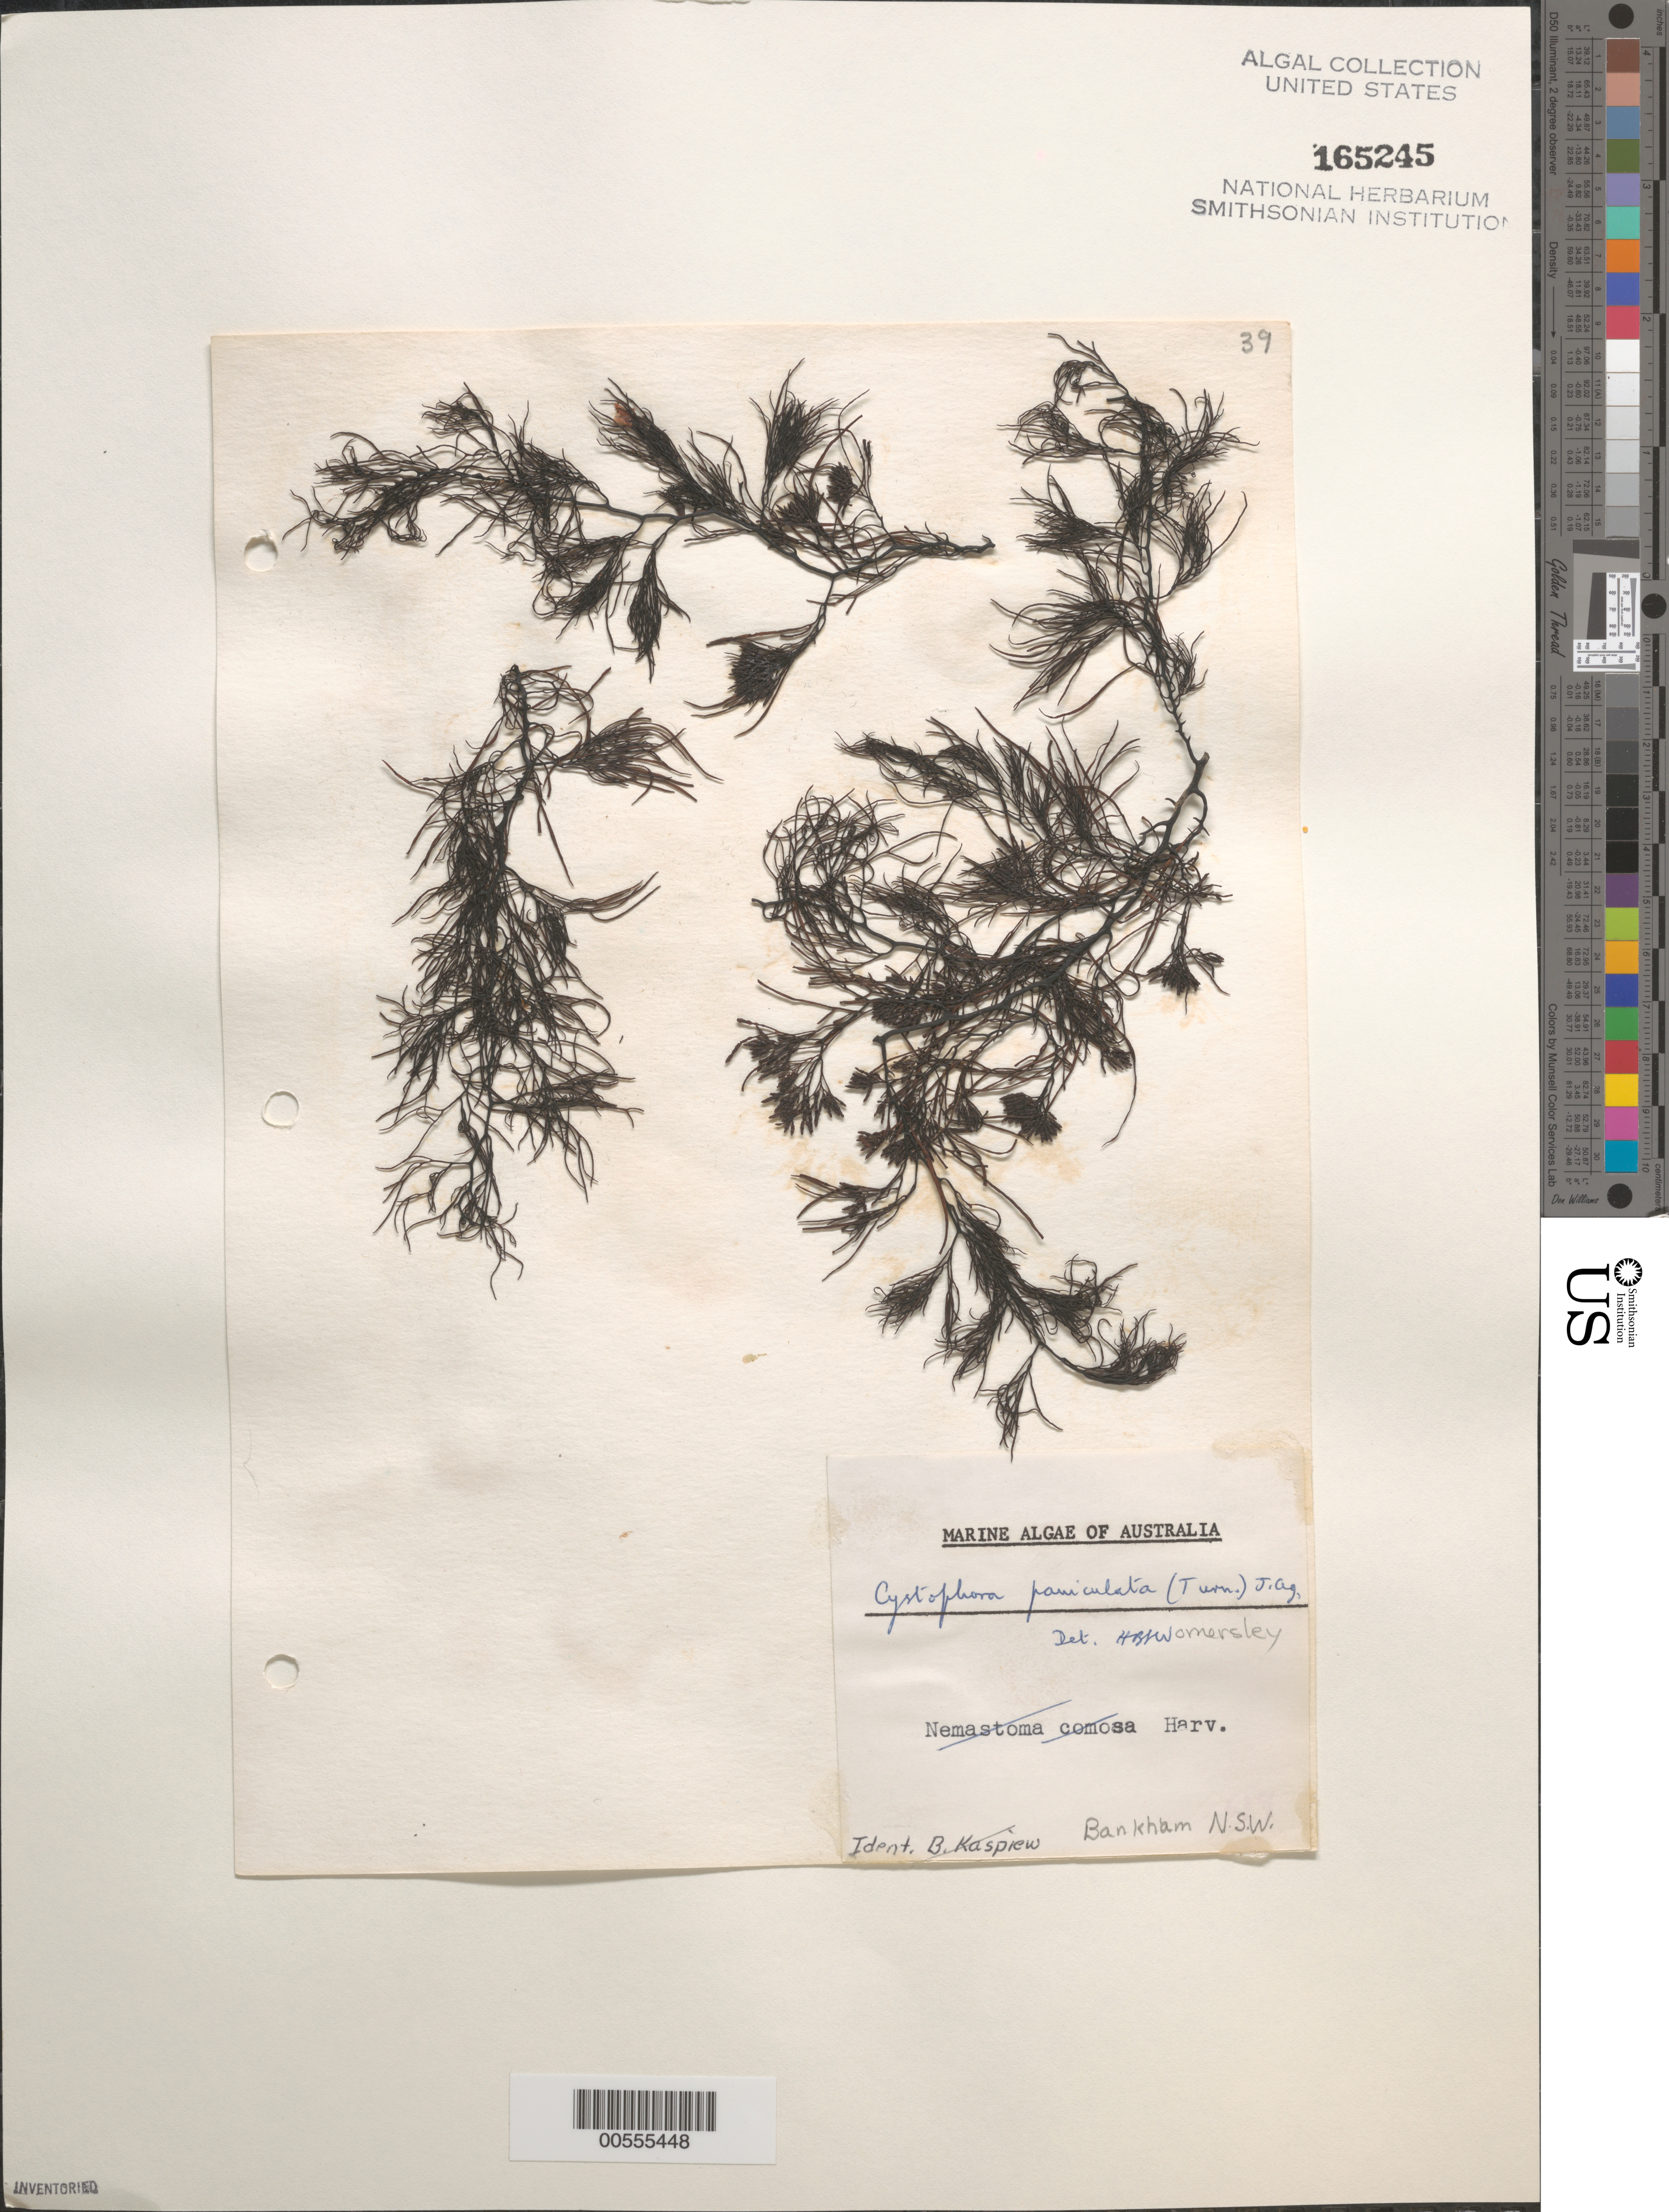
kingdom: Chromista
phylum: Ochrophyta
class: Phaeophyceae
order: Fucales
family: Sargassaceae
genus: Acrocarpia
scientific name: Acrocarpia paniculata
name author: (Turner) Aresch.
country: Australia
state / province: New South Wales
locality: Bankham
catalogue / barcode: US 165245